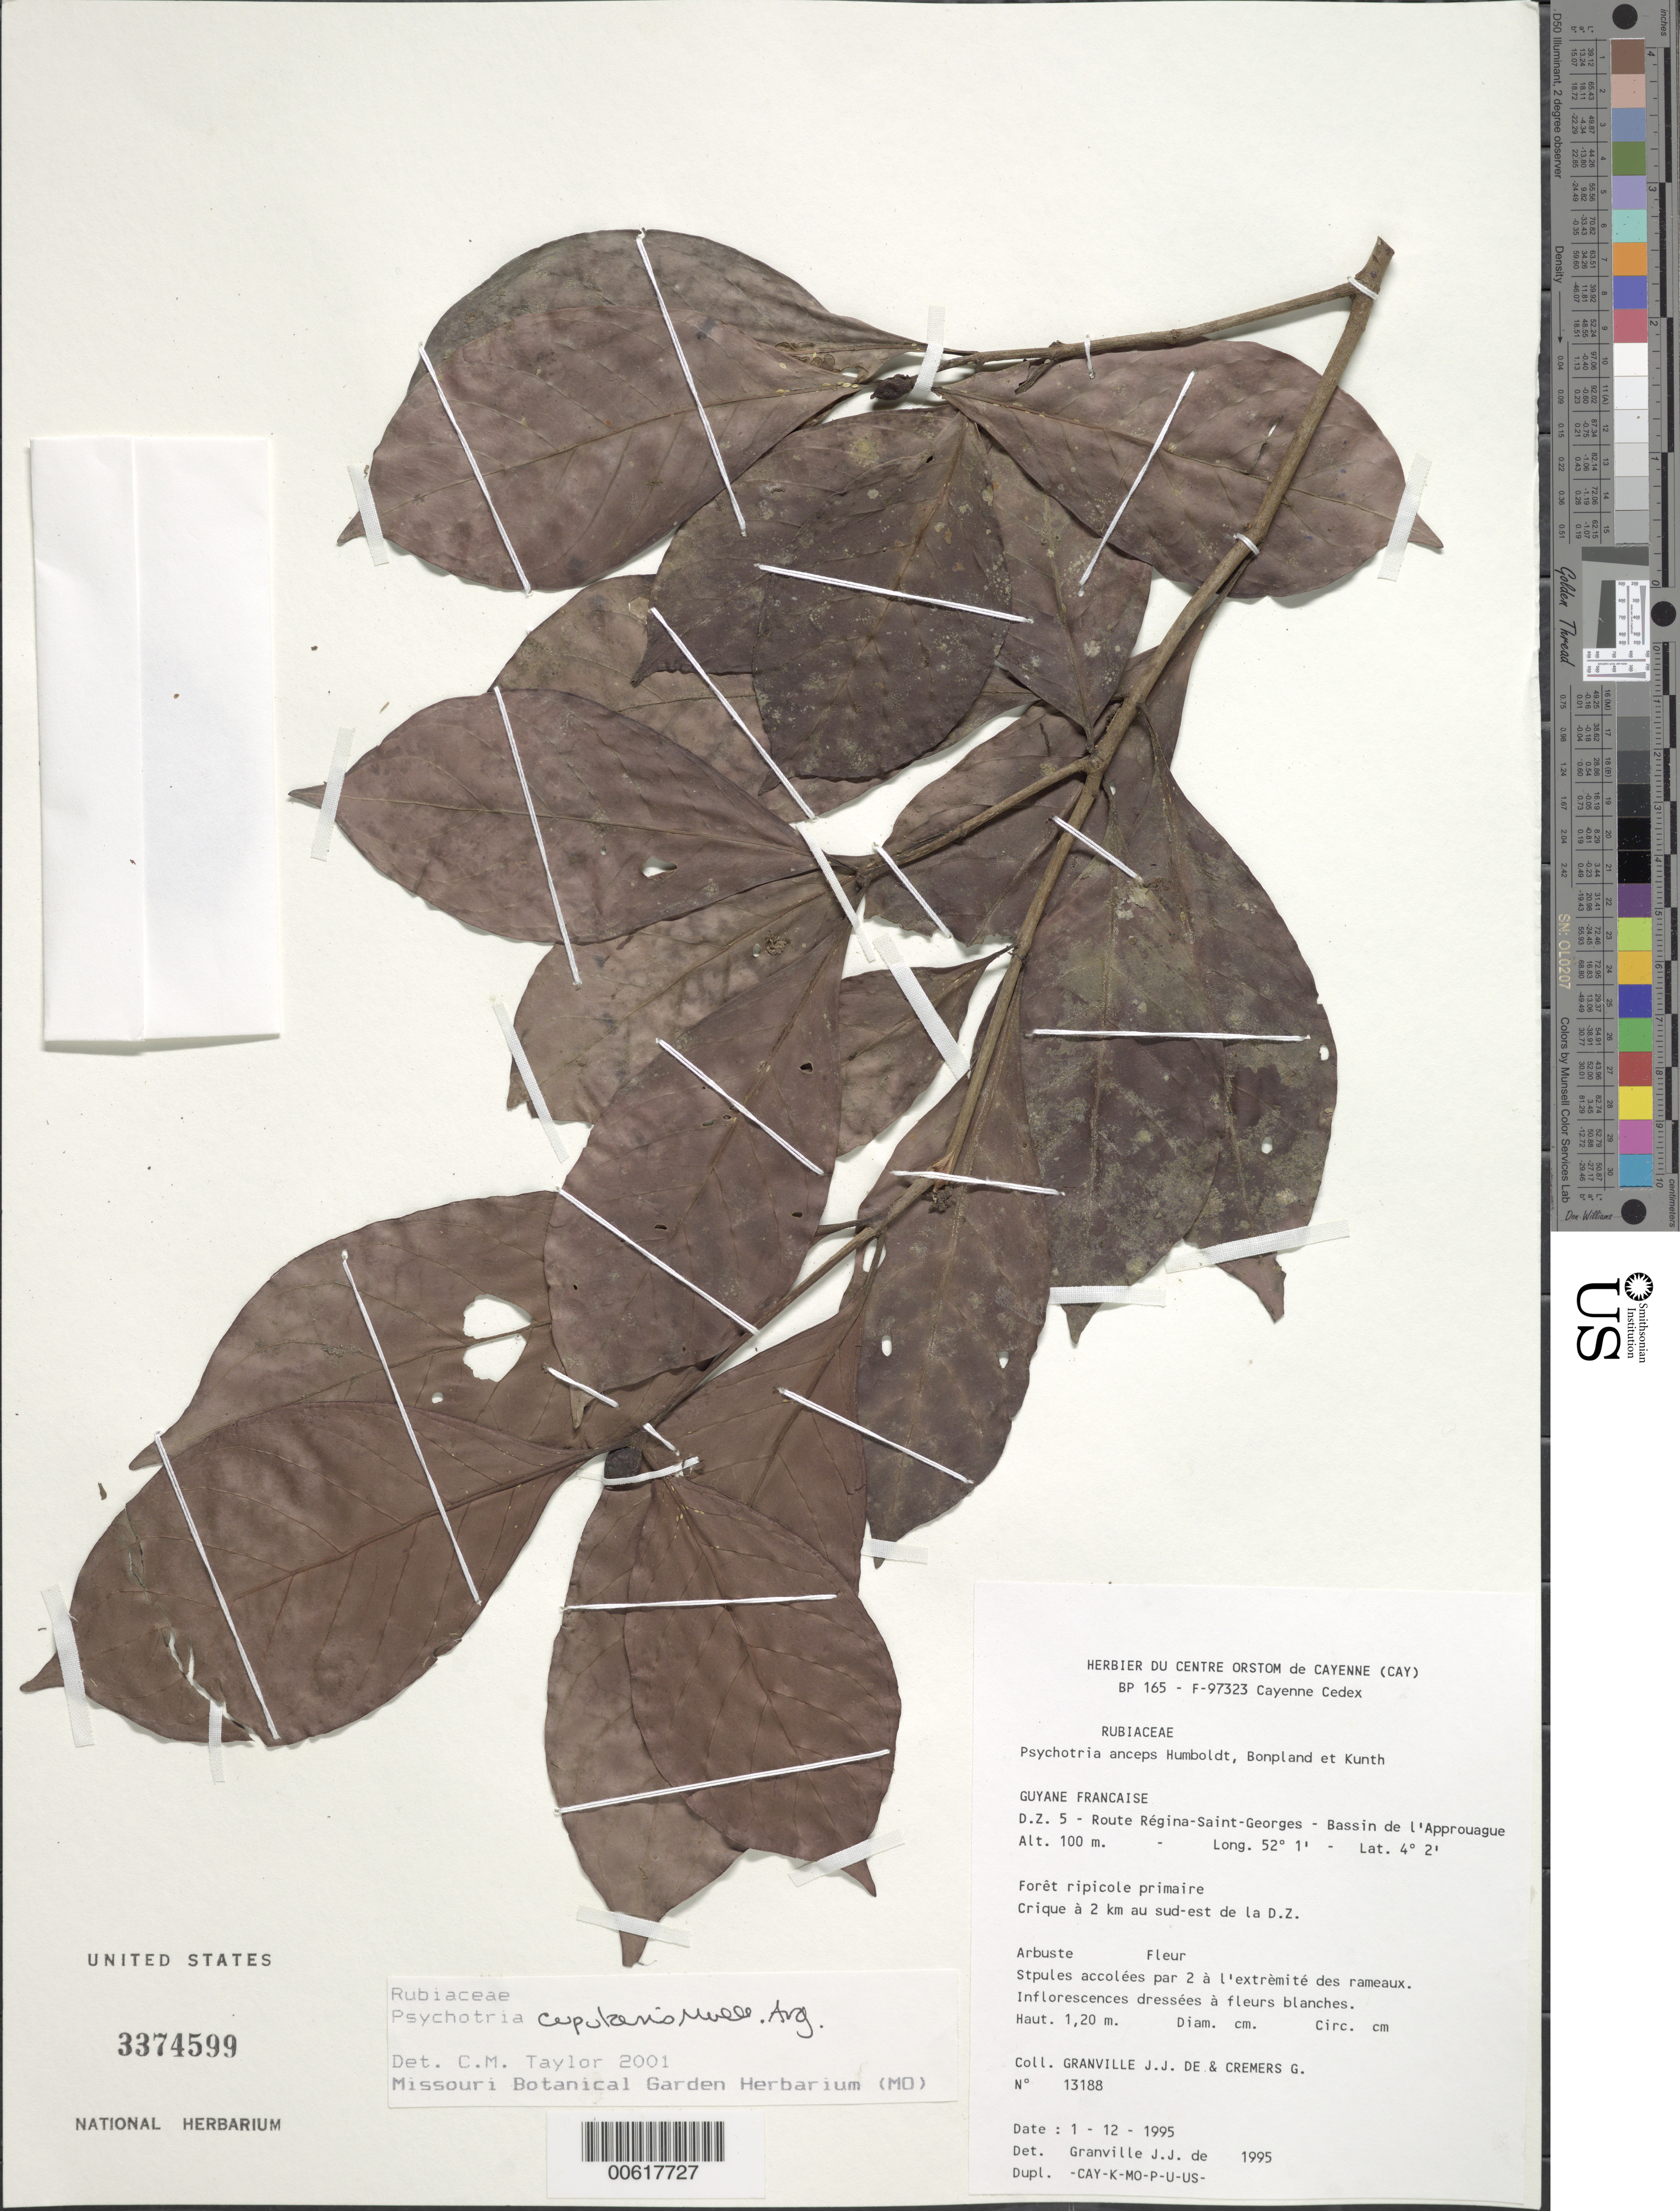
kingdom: Plantae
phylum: Tracheophyta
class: Magnoliopsida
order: Gentianales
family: Rubiaceae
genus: Psychotria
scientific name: Psychotria cupularis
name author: (Müll. Arg.) Standl.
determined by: Taylor, Charlotte M.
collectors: J.-J. de Granville & G. Cremers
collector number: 13188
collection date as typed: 1-Dec-95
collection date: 1995-12-01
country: French Guiana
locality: Route Regina-Saint-Georges, D.Z. 5, Bassin de l'Approuague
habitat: Primary riparian forest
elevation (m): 100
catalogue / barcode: US 3374599